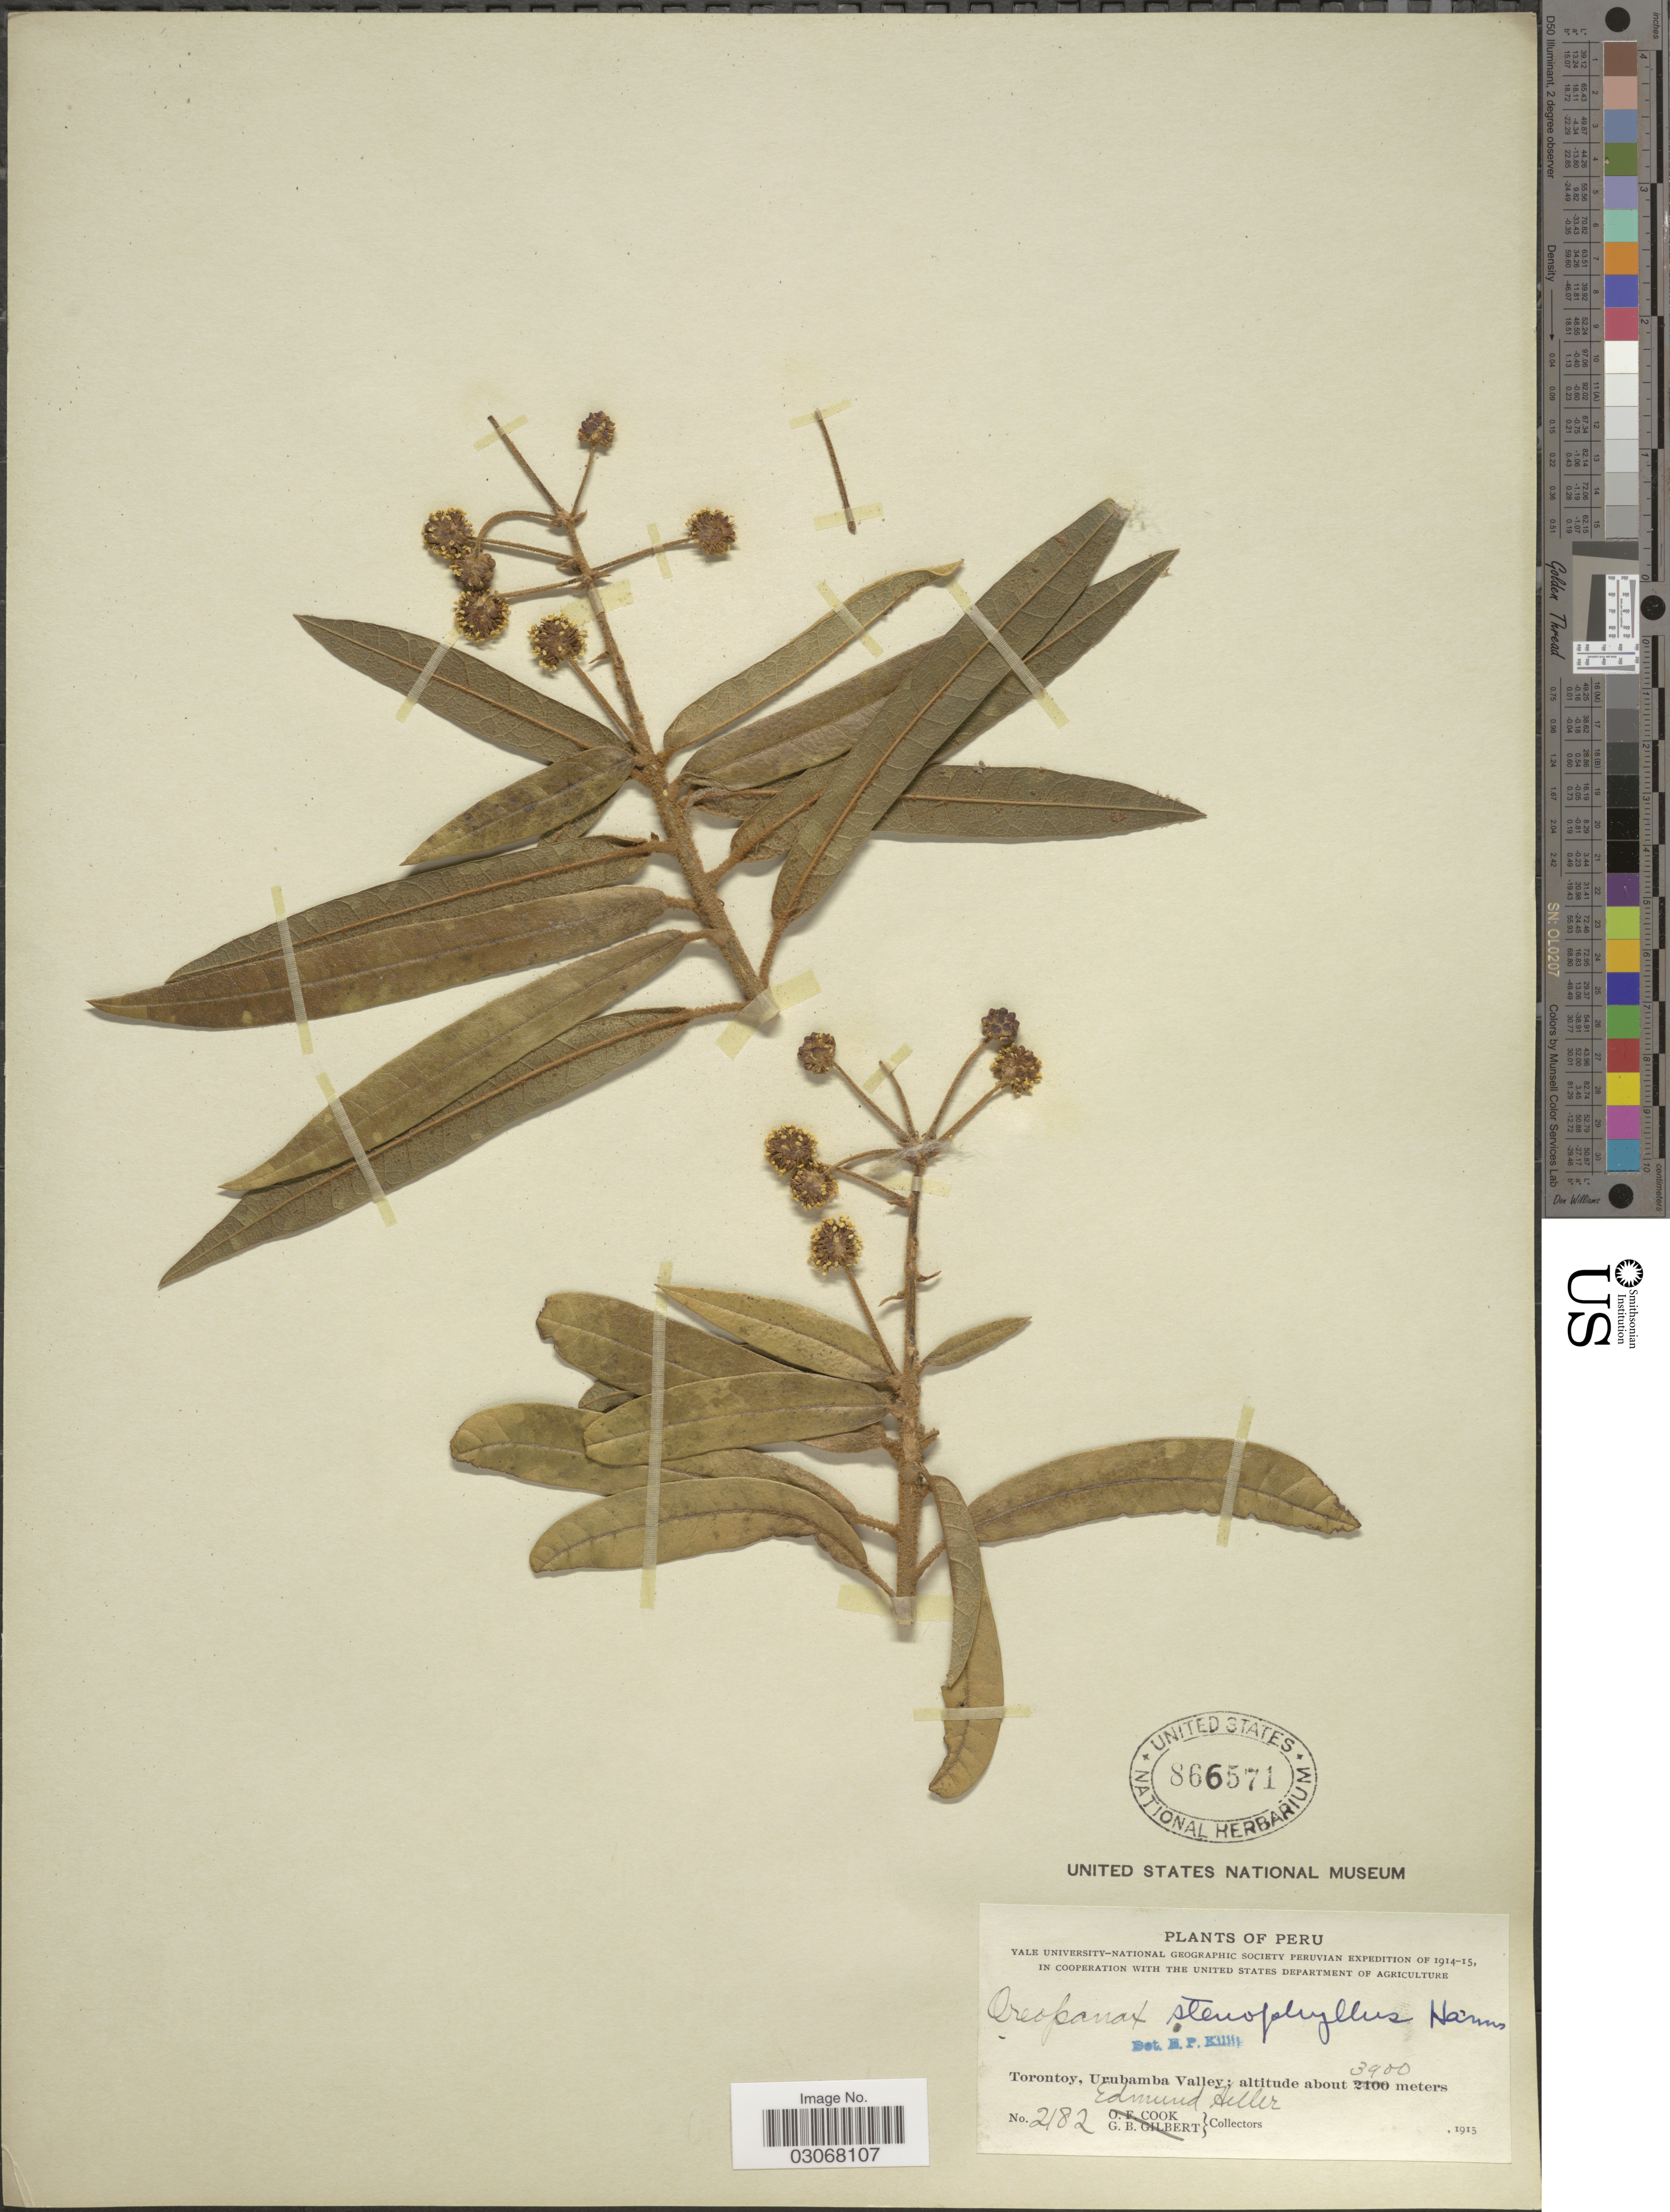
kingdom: Plantae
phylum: Tracheophyta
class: Magnoliopsida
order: Apiales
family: Araliaceae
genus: Oreopanax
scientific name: Oreopanax stenophyllus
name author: Harms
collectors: E. Heller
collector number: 2182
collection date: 1915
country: Peru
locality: Torontoy, Urubamba Valley.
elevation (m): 3900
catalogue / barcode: US 866571